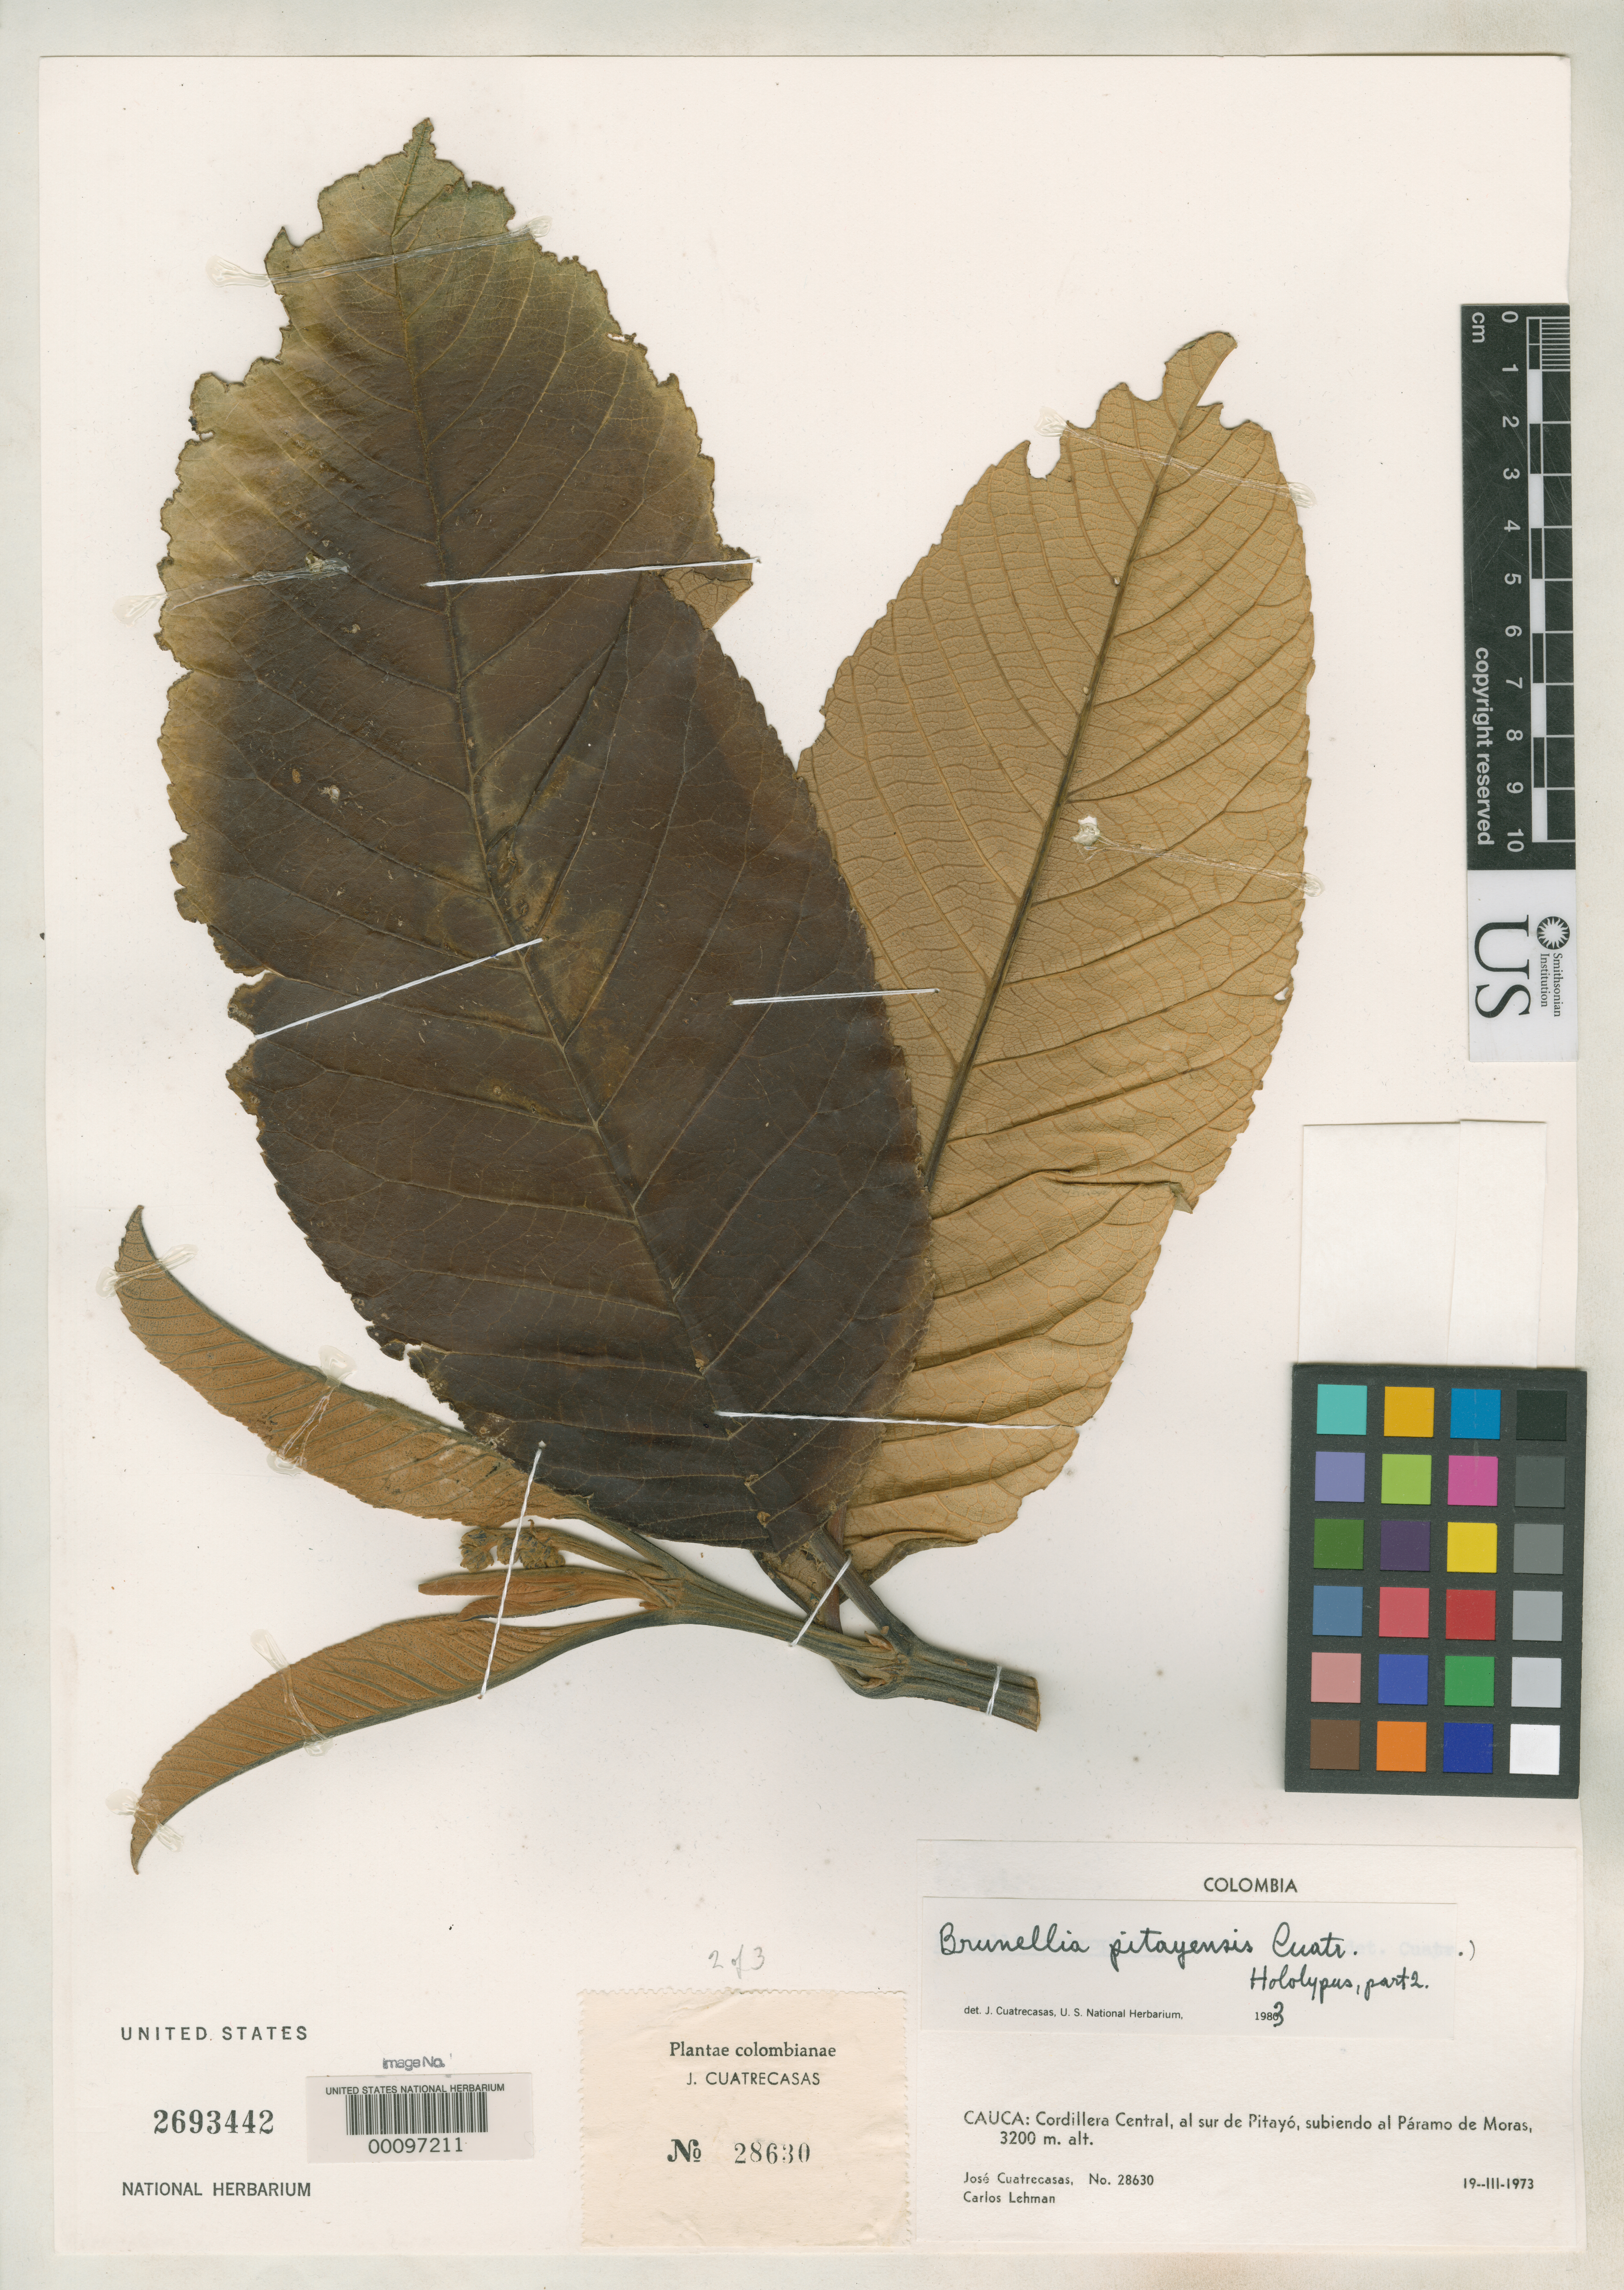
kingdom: Plantae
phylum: Tracheophyta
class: Magnoliopsida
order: Oxalidales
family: Brunelliaceae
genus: Brunellia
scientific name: Brunellia pitayensis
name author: Cuatrec.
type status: Holotype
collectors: J. Cuatrecasas & C. Lehman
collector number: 38630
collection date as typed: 19 Mar 1973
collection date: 1973-03-19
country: Colombia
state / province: Cauca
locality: Cordillera Central, near and S of Pitayo on the way to Paramo de Moras.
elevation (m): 3200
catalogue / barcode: US 2693442